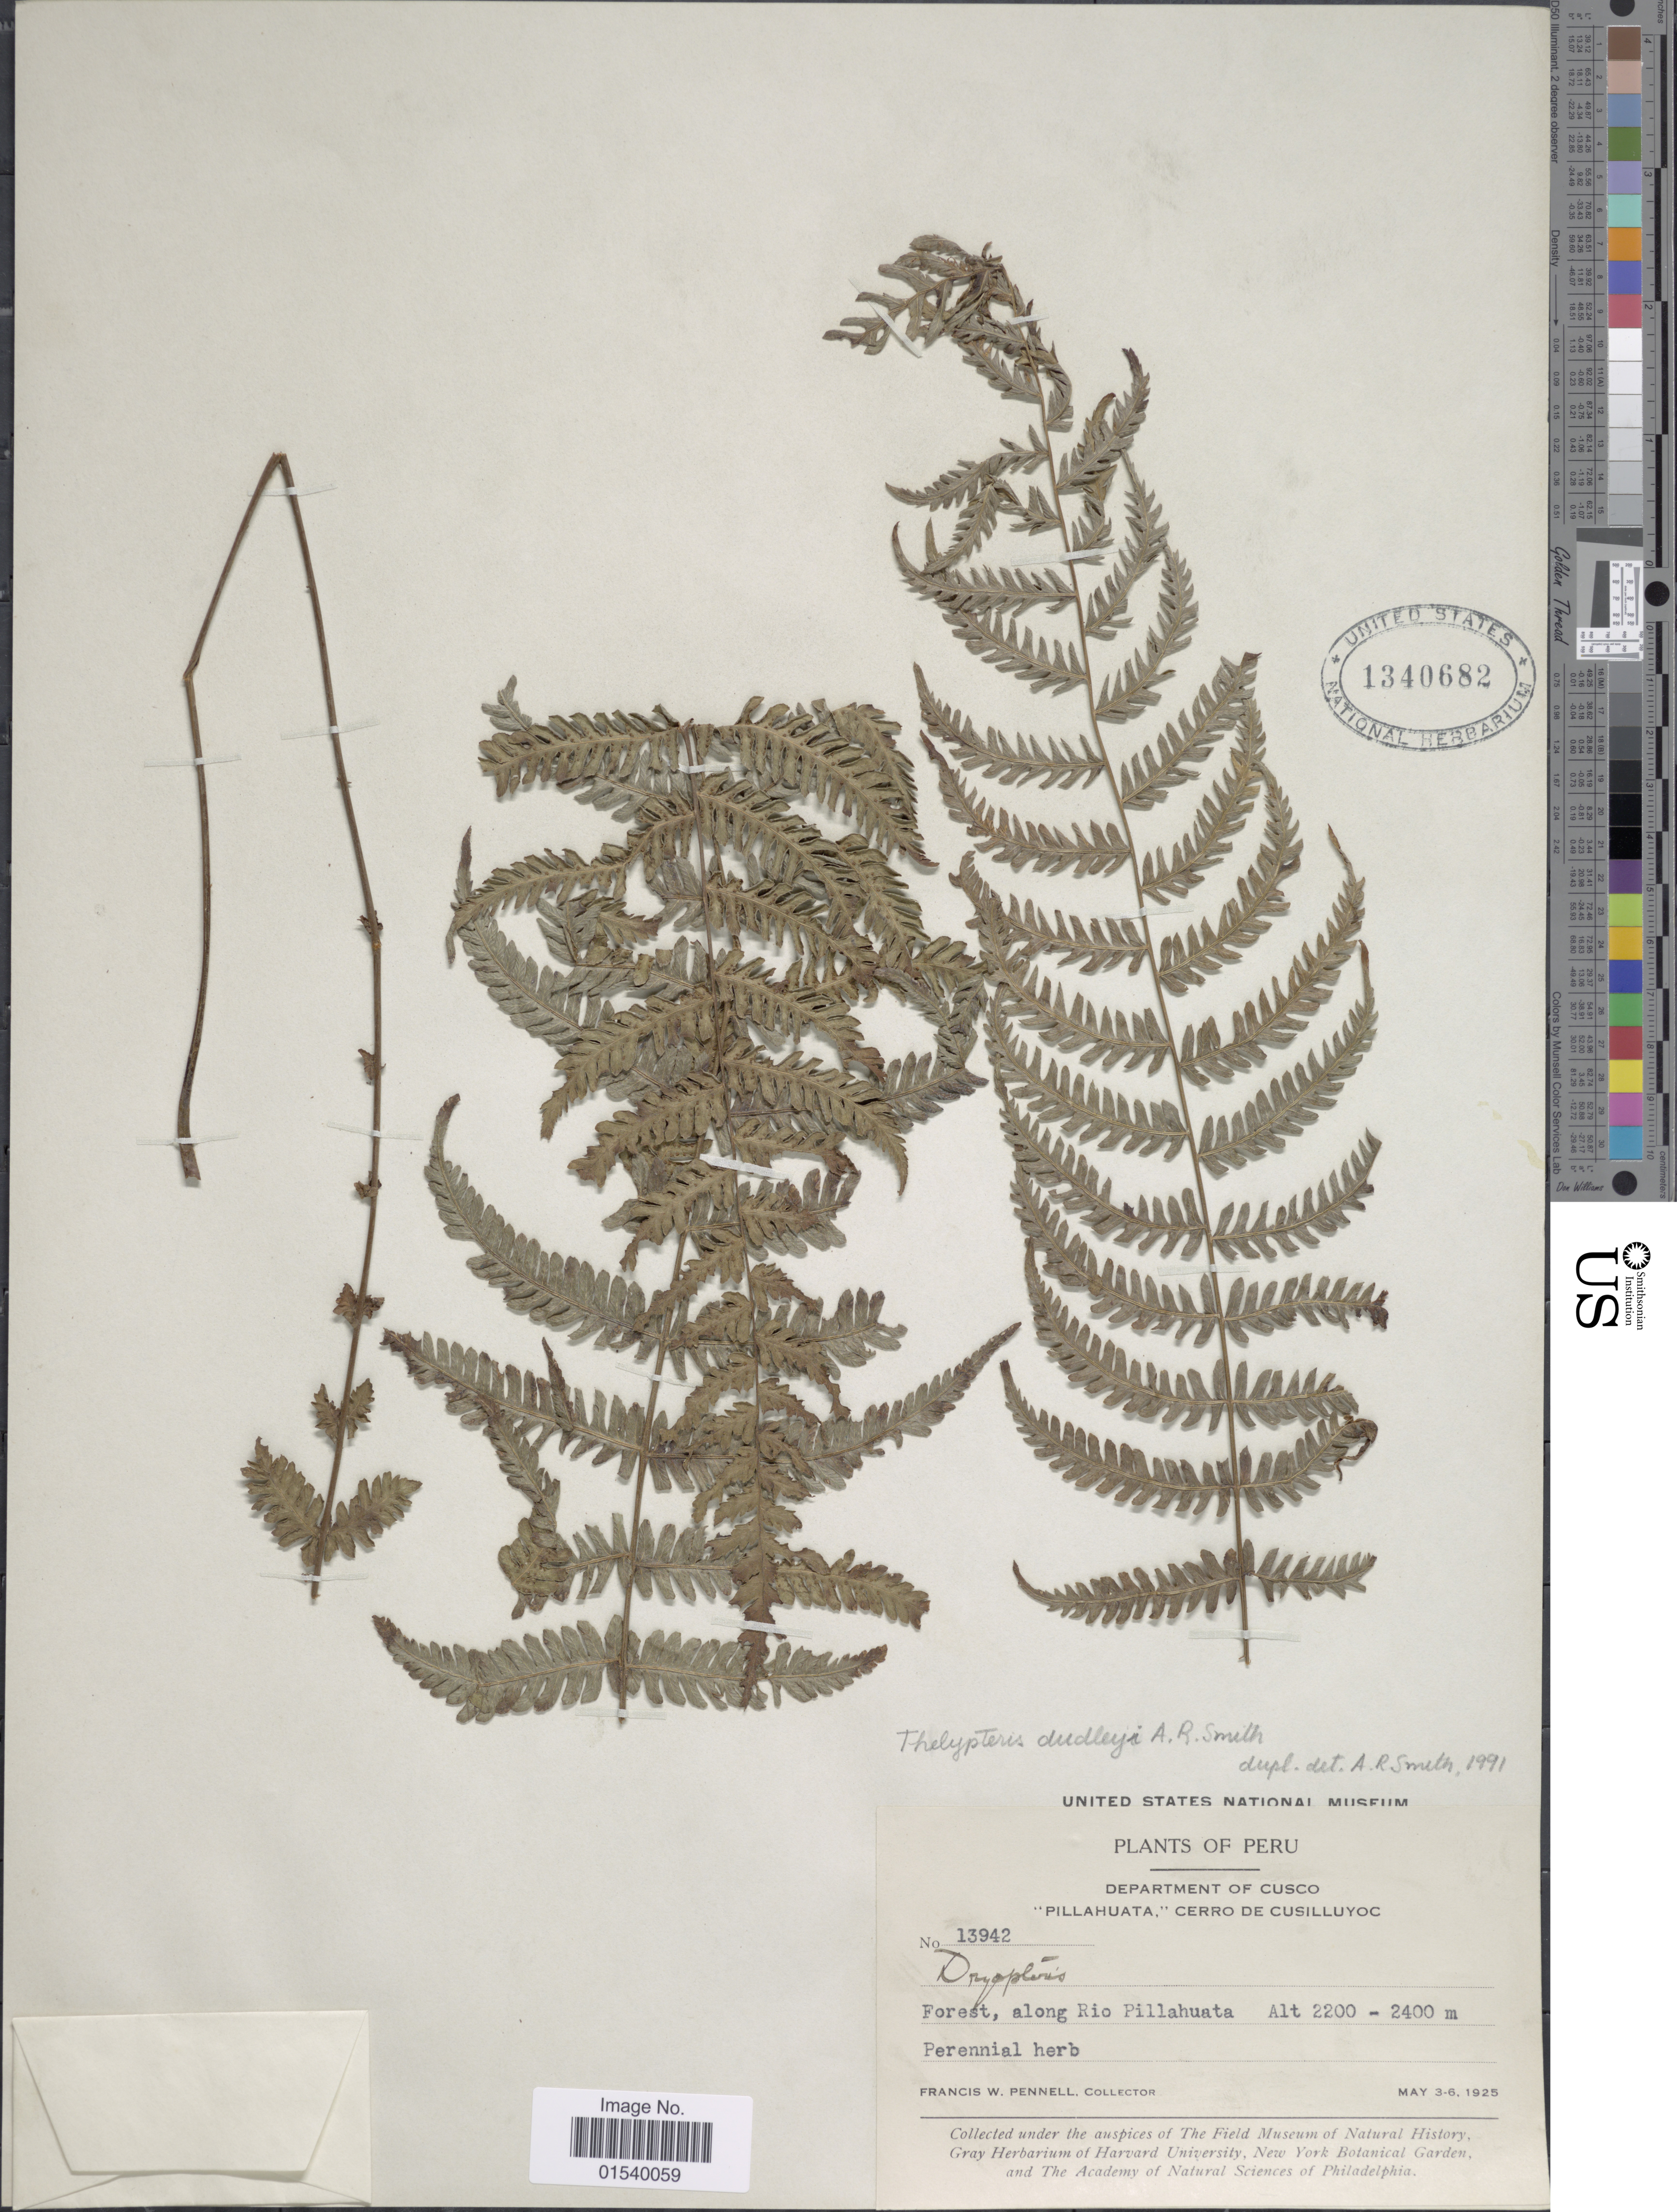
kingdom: Plantae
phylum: Tracheophyta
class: Polypodiopsida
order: Polypodiales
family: Thelypteridaceae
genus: Amauropelta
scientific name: Amauropelta dudleyi (A.R. Sm.) comb. nov., ined. 2015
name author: (A.R. Sm.)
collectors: F. W. Pennell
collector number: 13942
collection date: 1925-05-03/1925-05-06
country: Peru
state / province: Cusco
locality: Department of Cuscoo 'Pillahuata,' Cerro de Cusilluyoc, Forest, along Rio Pillahuata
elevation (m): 2200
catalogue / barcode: US 1340682